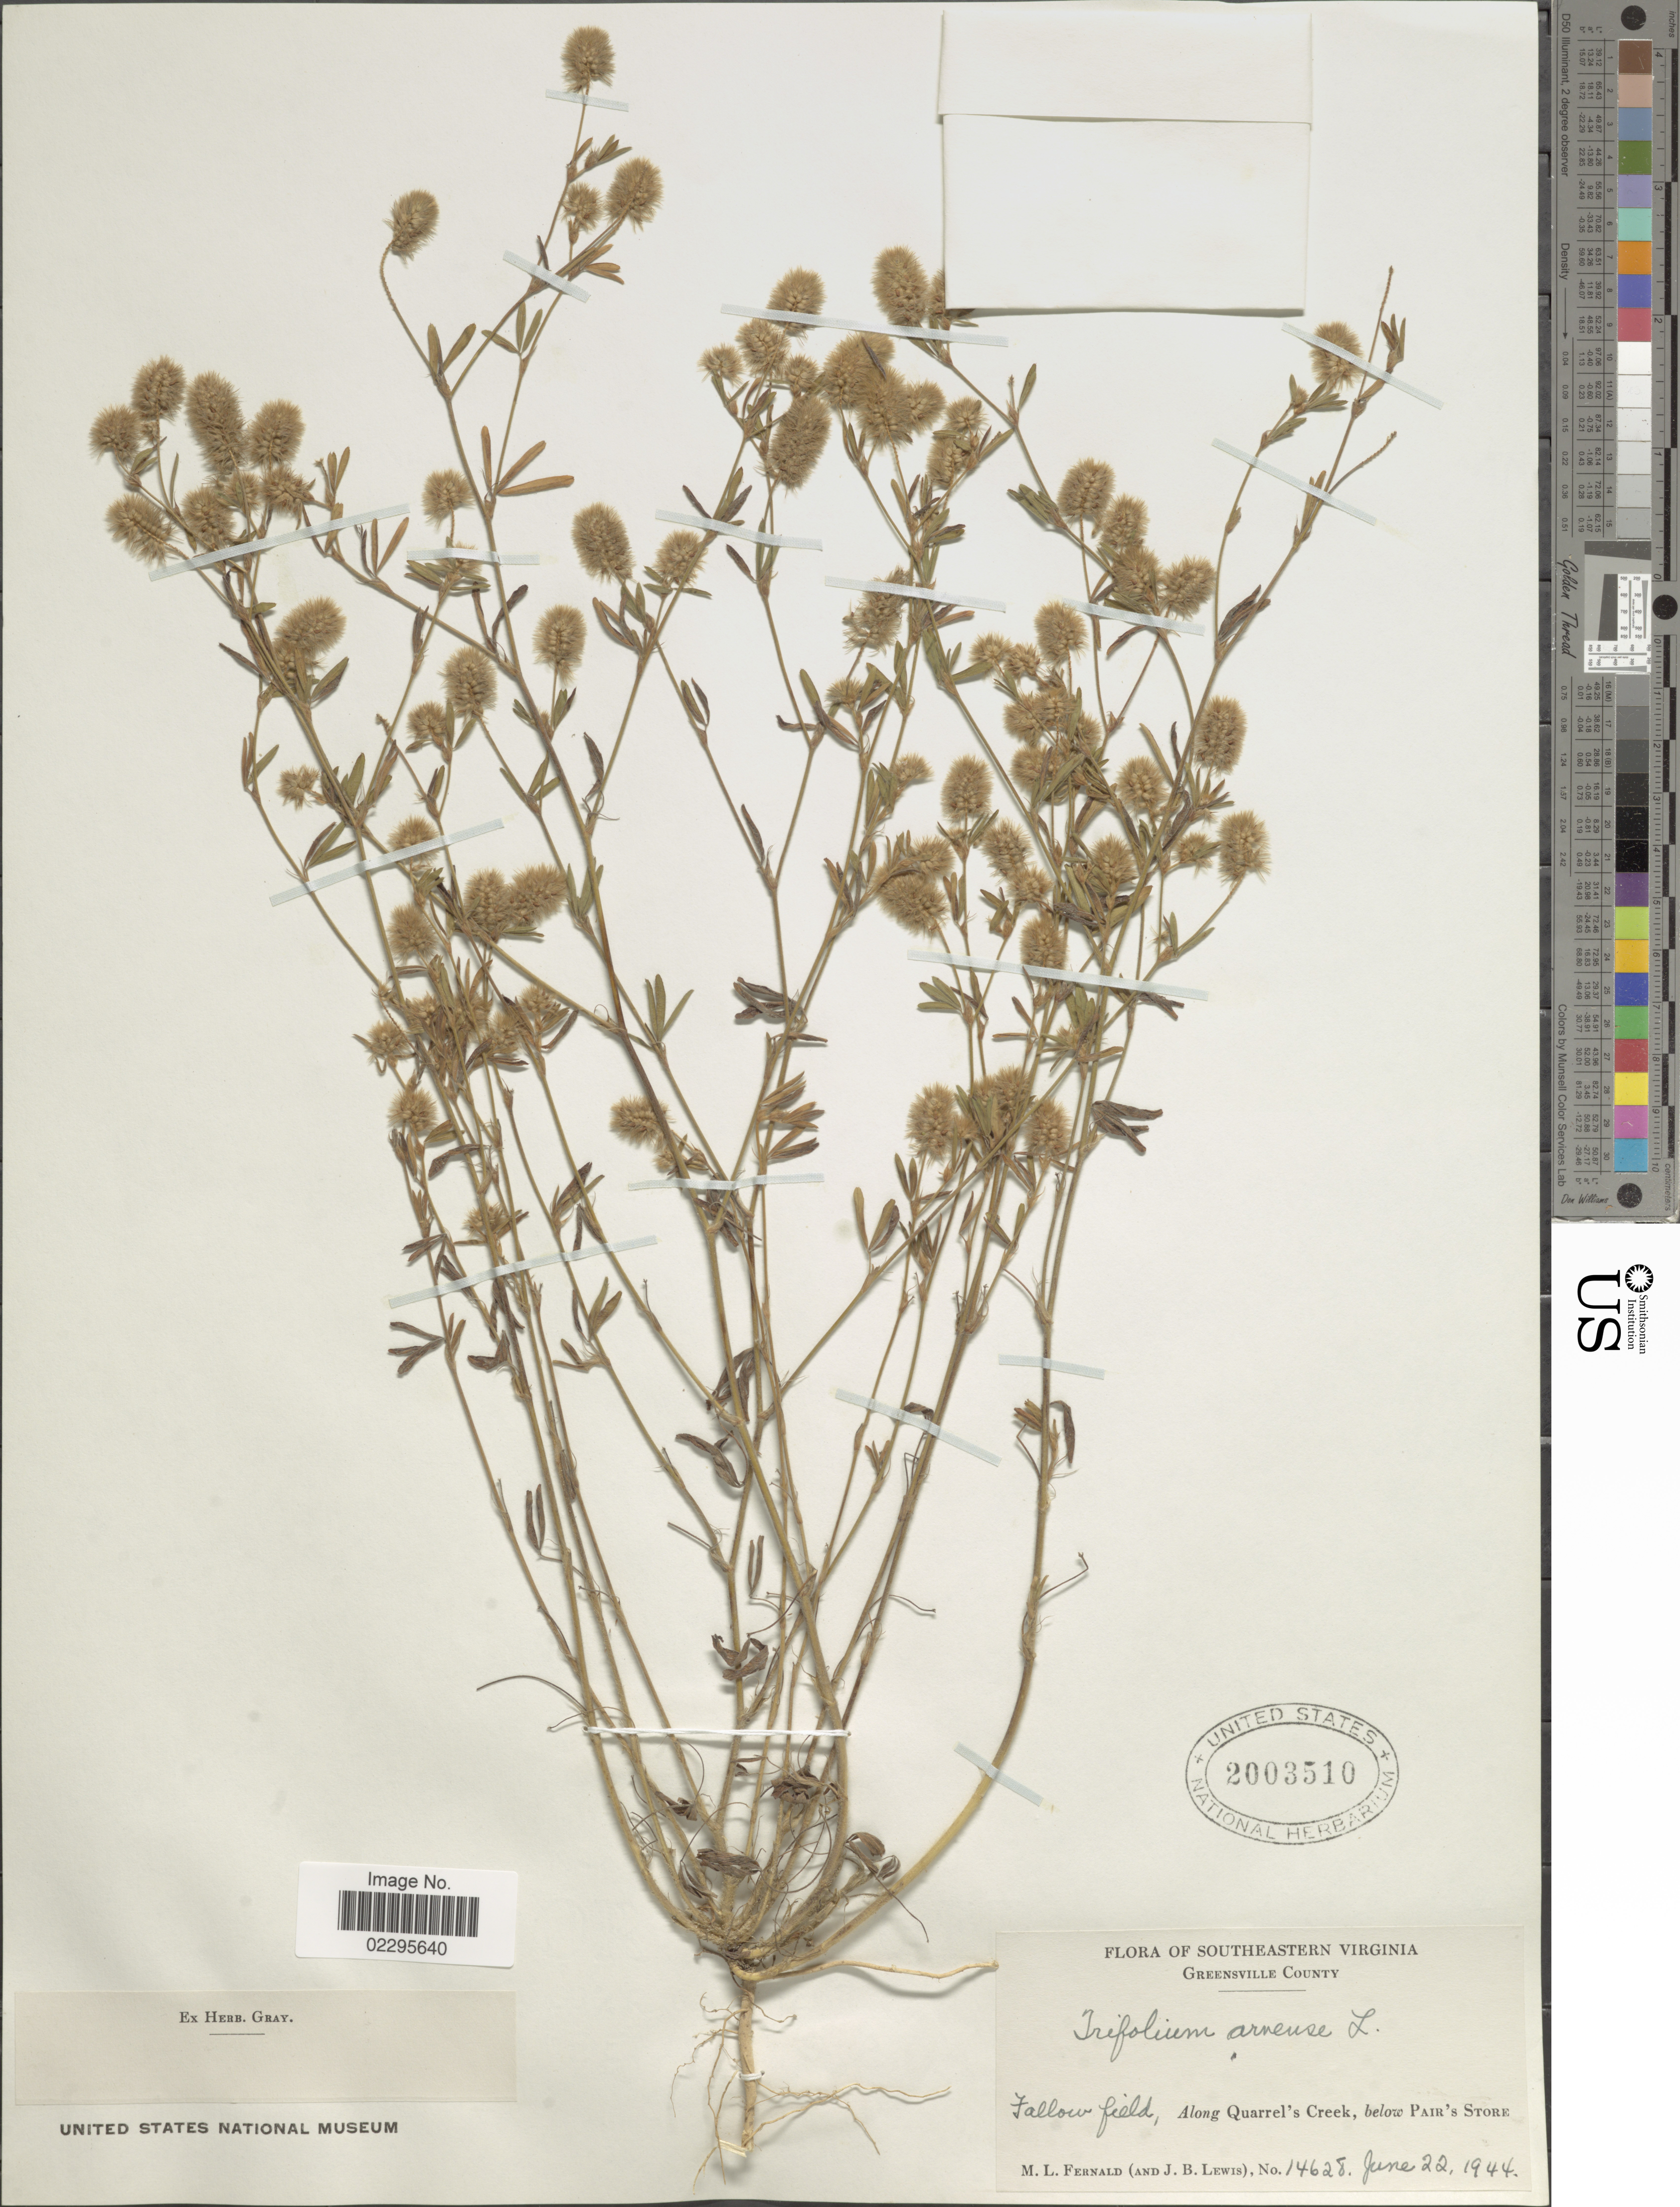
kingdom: Plantae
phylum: Tracheophyta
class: Magnoliopsida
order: Fabales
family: Fabaceae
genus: Trifolium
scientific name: Trifolium arvense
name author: L.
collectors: M. L. Fernald & J. B. Lewis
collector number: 14628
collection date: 1944-06-22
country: United States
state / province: Virginia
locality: Southeastern Virginia, along Quarrel's Creek, below Pair's Store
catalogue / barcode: US 2003510